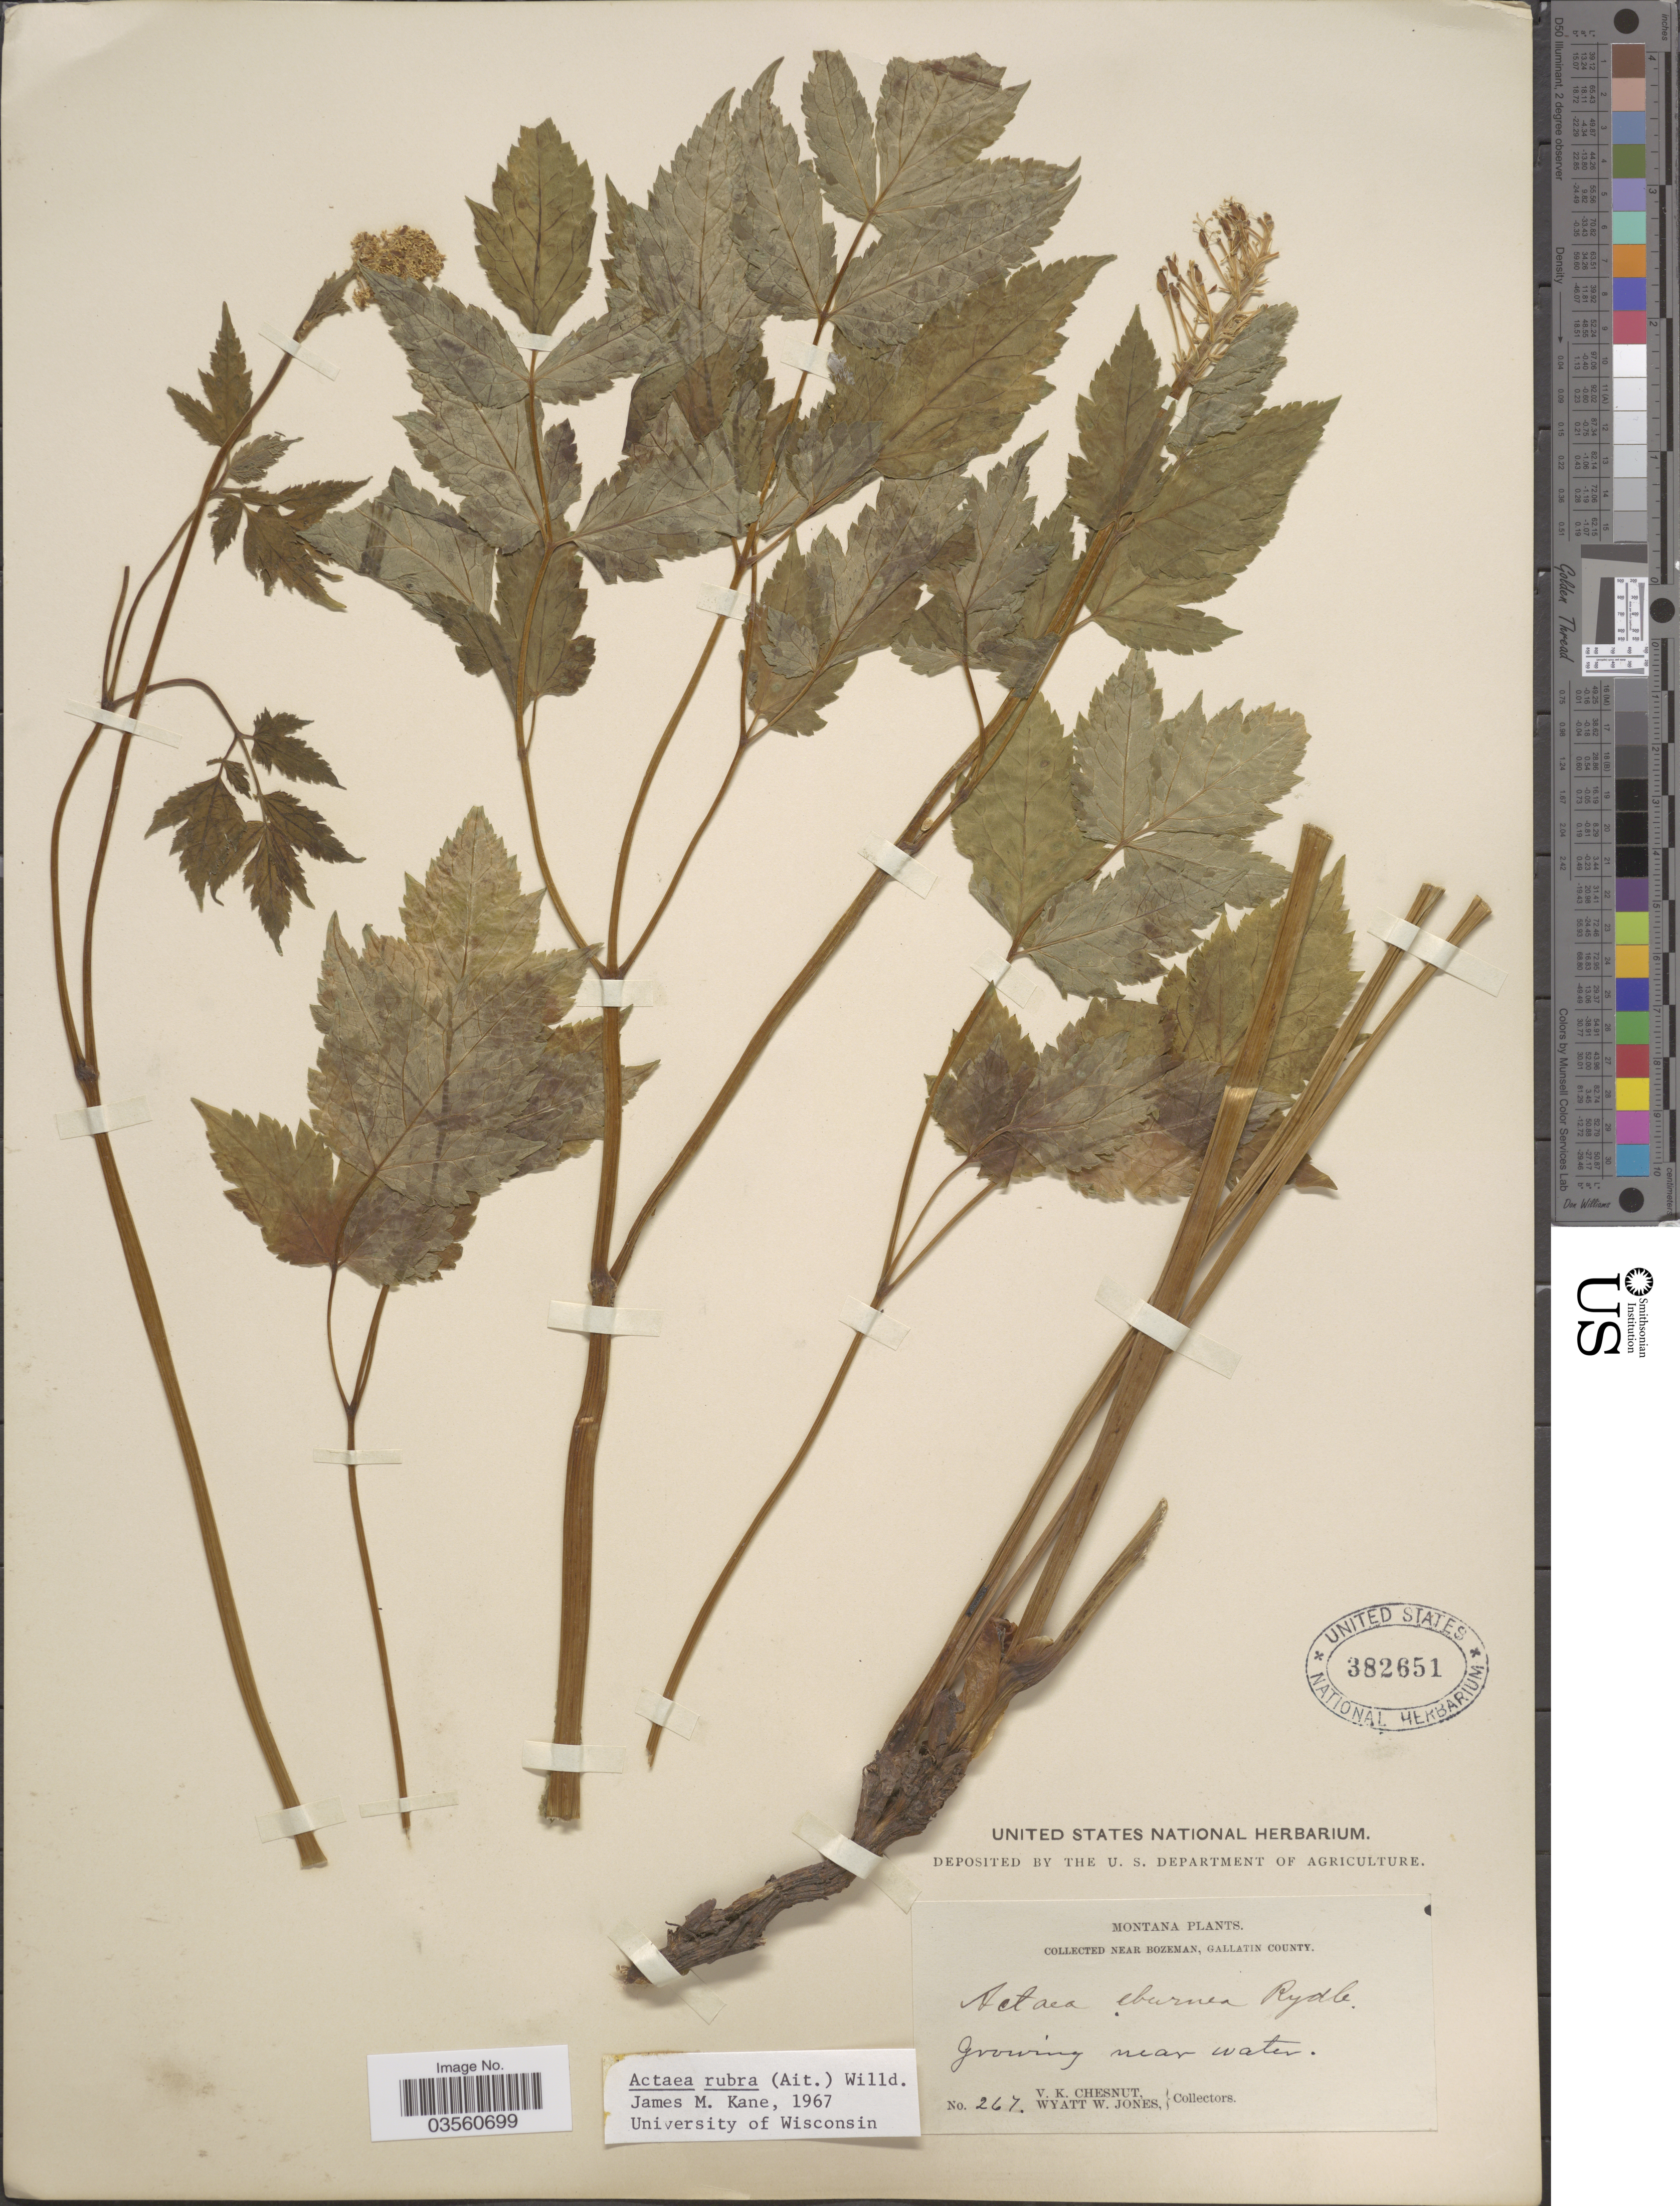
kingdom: Plantae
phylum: Tracheophyta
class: Magnoliopsida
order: Ranunculales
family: Ranunculaceae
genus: Actaea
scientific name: Actaea rubra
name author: (Aiton) Willd.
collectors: V. Chesnut & W. W. Jones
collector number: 267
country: United States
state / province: Montana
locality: Near Bozeman, Gallatin County. Growing near water.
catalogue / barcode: US 382651